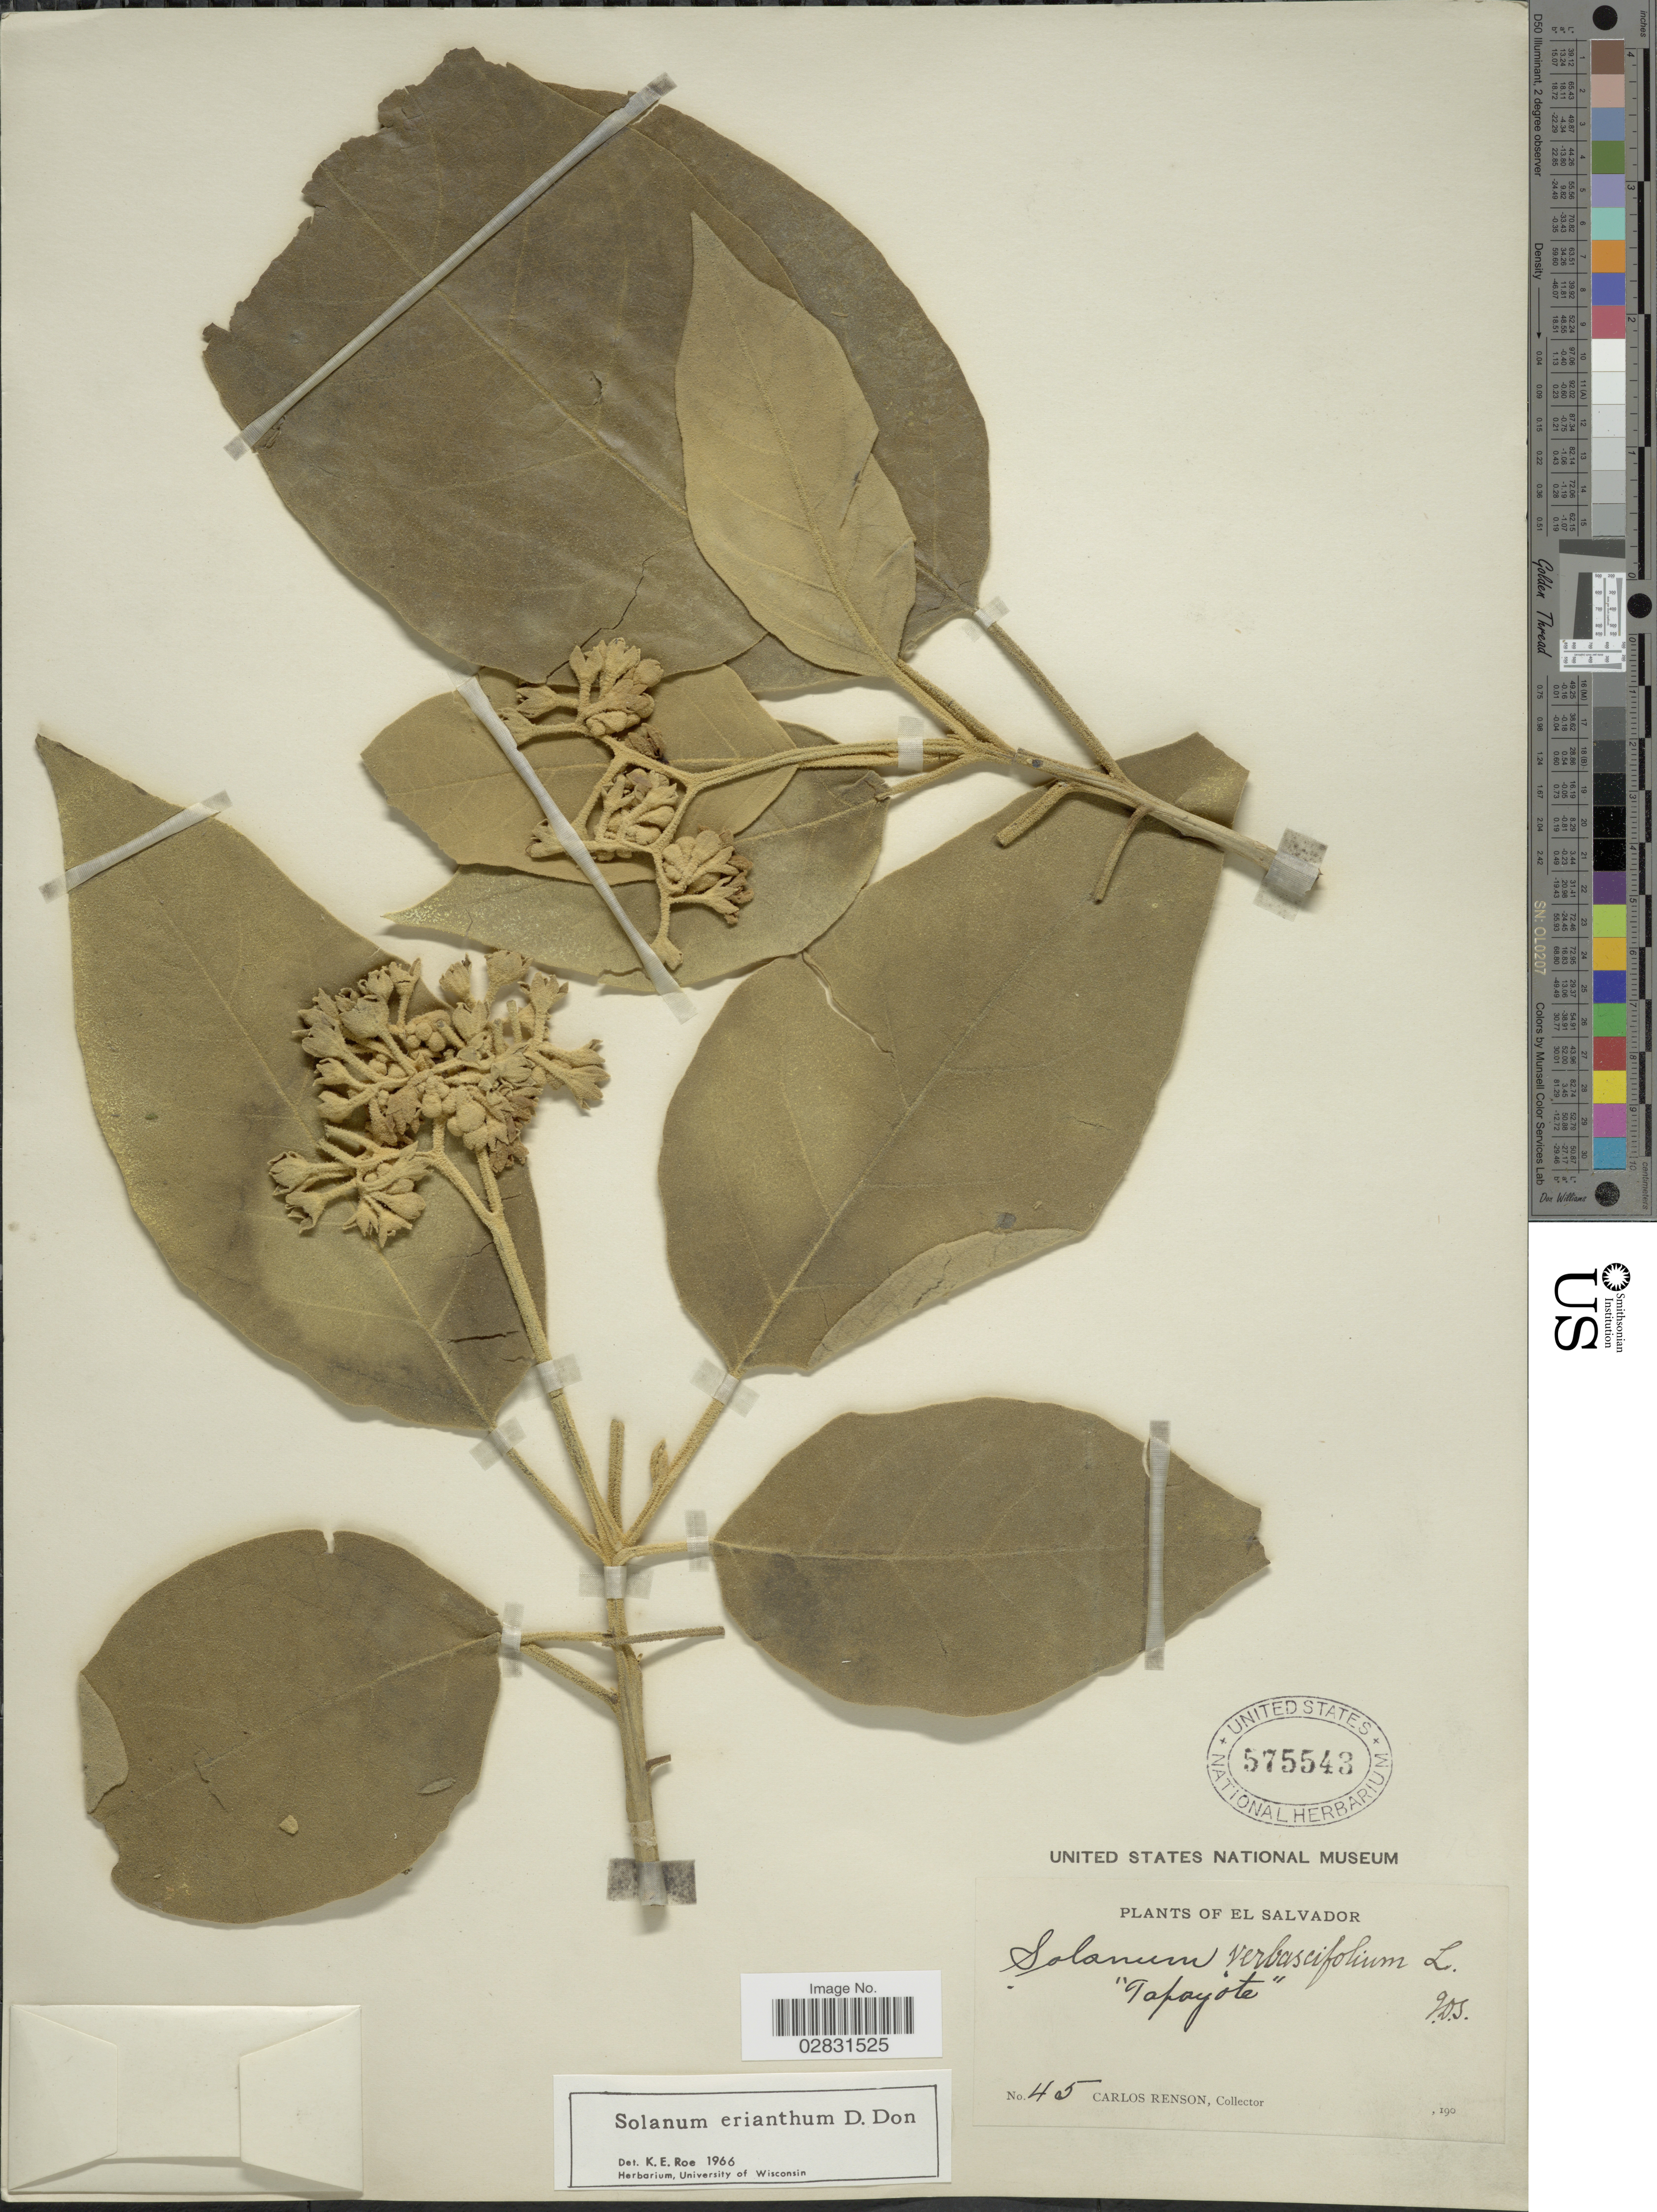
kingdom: Plantae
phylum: Tracheophyta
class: Magnoliopsida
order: Solanales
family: Solanaceae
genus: Solanum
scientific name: Solanum erianthum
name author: D. Don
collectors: C. Renson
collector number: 45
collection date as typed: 190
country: El Salvador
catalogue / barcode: US 575543